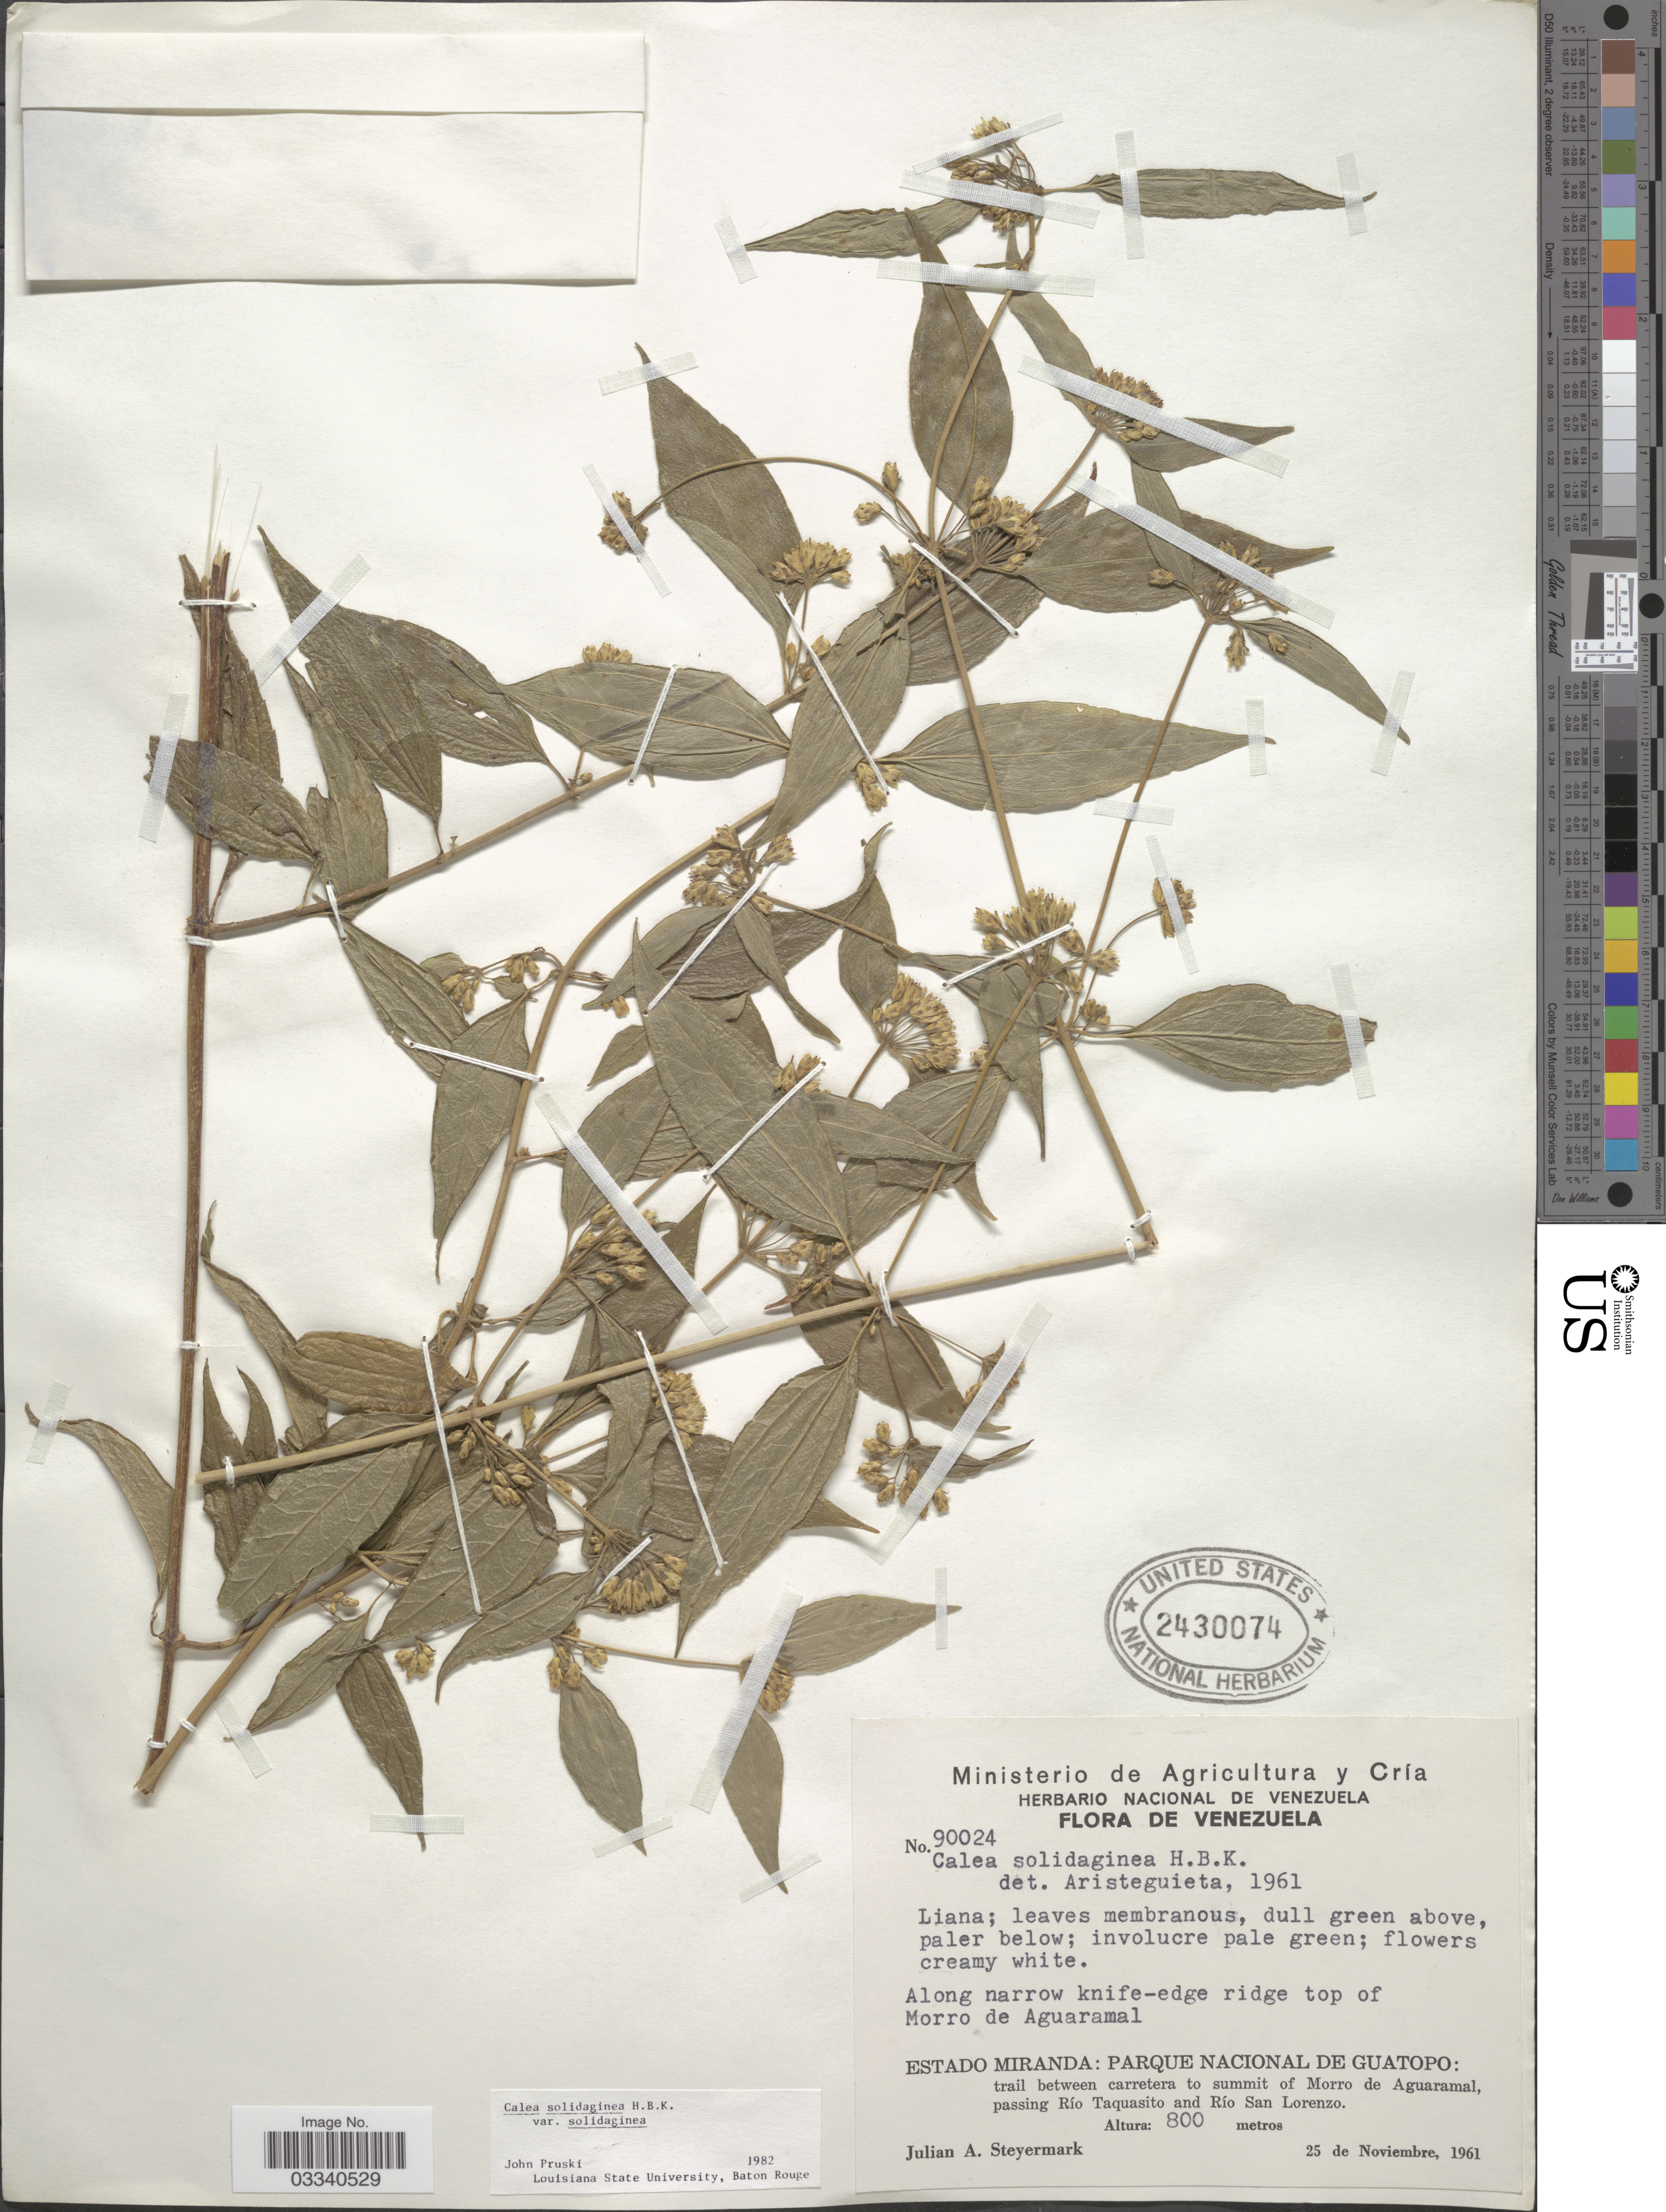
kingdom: Plantae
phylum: Tracheophyta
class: Magnoliopsida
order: Asterales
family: Asteraceae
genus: Calea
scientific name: Calea solidaginea var. solidaginea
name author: Kunth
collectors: J. Steyermark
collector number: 90024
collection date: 1961-11-25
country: Venezuela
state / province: Miranda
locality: Along narrow knife-edge ridge top of Morro de Aguaramal. Parque Nacional de Guatopo: trail between carretera to summit of Morro de Aguaramal, passing Río Taquasito and Río San Lorenzo.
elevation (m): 800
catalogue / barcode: US 2430074